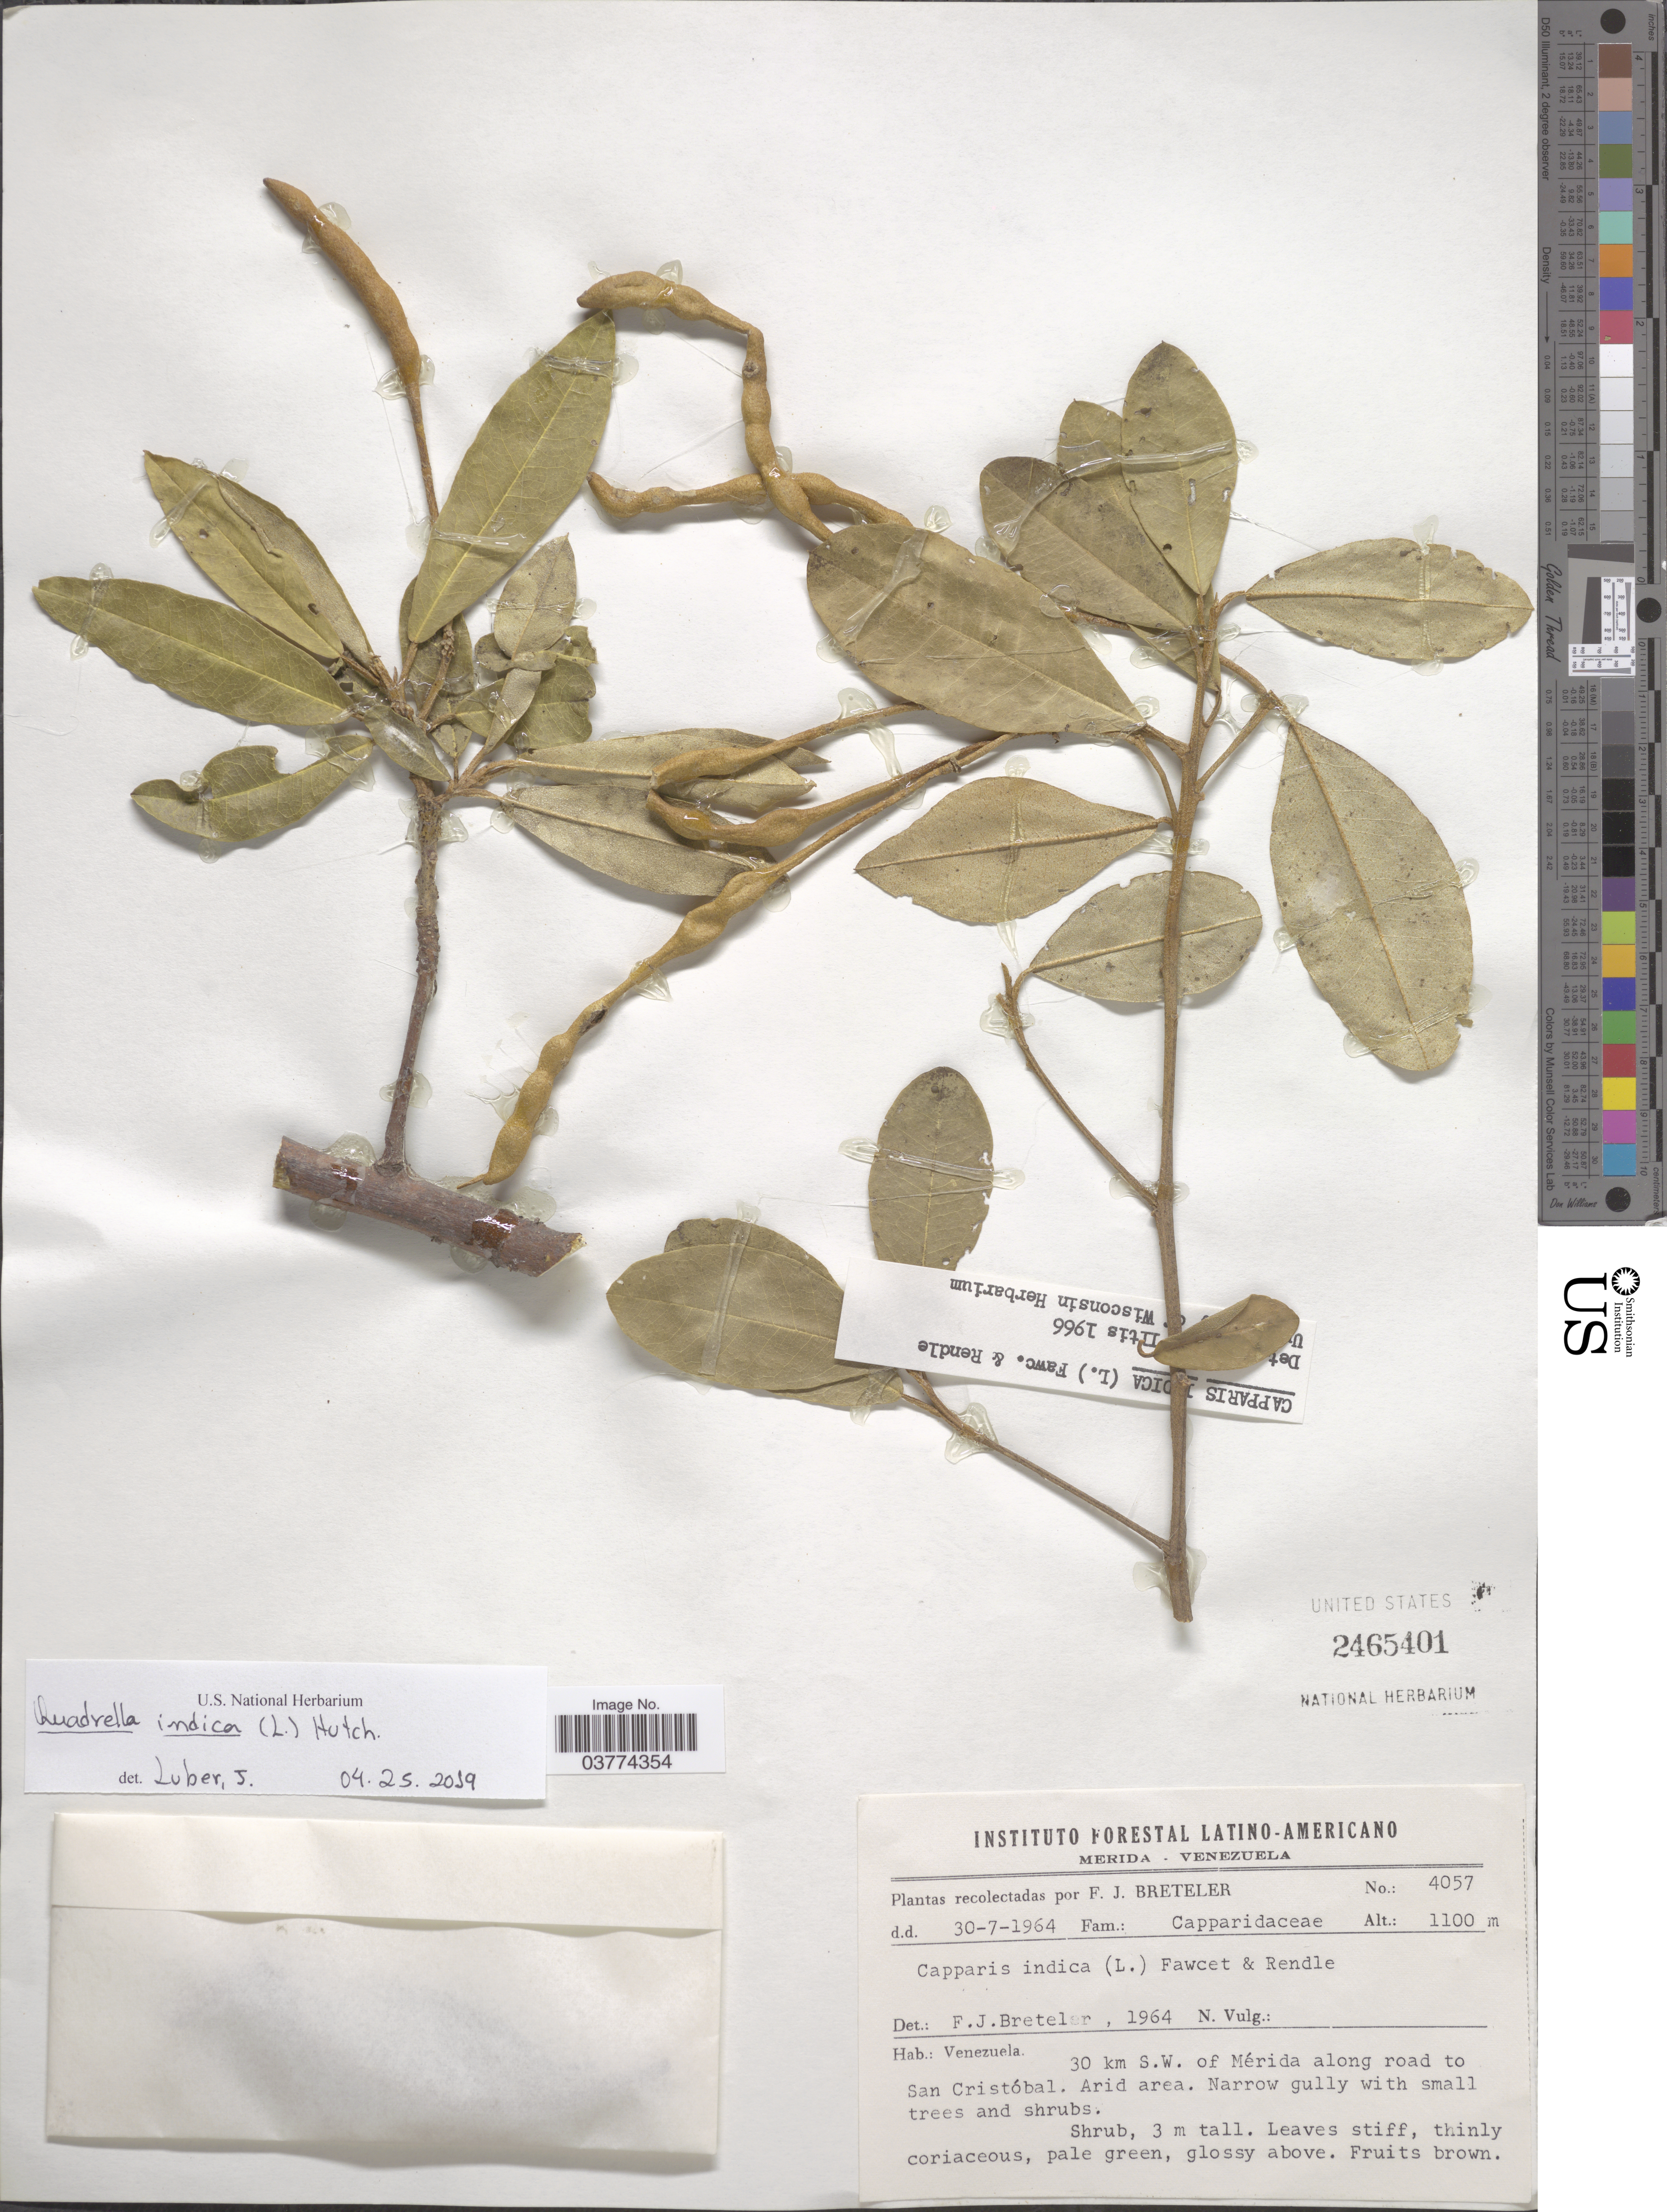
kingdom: Plantae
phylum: Tracheophyta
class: Magnoliopsida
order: Brassicales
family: Capparaceae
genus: Quadrella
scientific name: Quadrella indica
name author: (L.) Iltis & Cornejo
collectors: F. J. Breteler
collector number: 4057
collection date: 1964-07-30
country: Venezuela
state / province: Mérida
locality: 30 km S.W. of Mérida along road to San Cristóbal.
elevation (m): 1100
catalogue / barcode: US 2465401